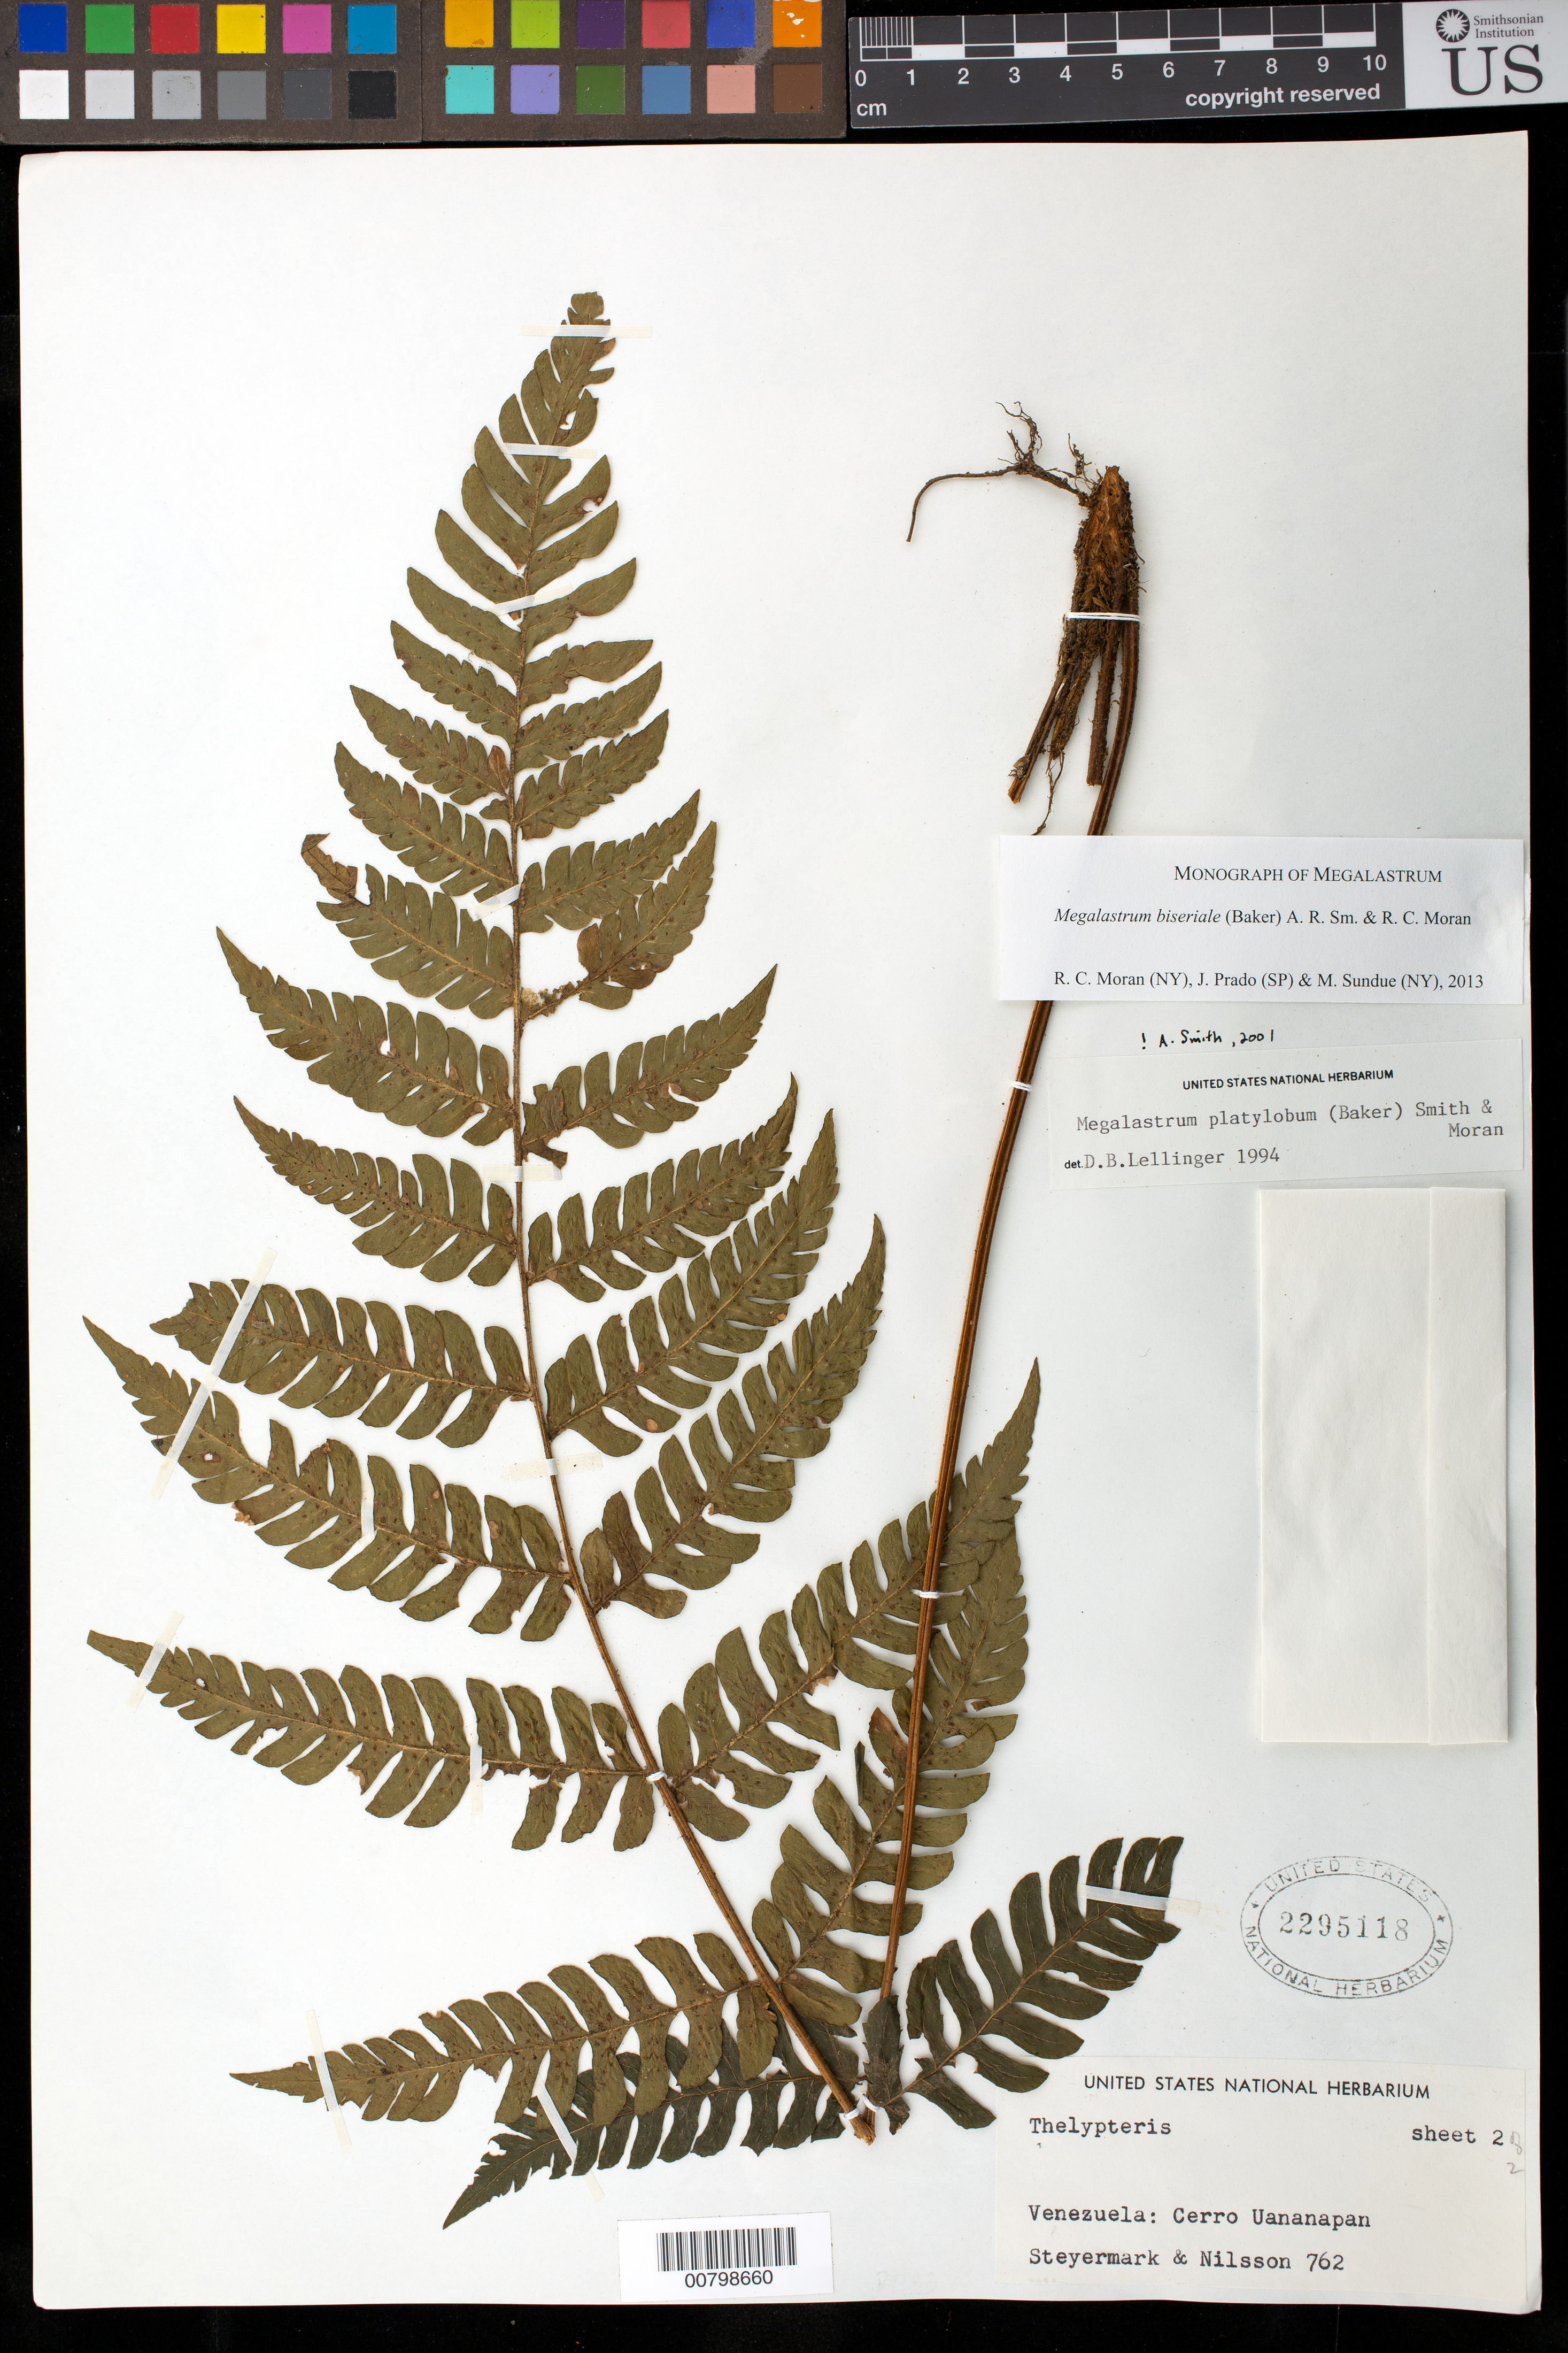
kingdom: Plantae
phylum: Tracheophyta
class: Polypodiopsida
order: Polypodiales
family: Dryopteridaceae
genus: Megalastrum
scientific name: Megalastrum biseriale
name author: (Baker) A.R. Sm. & R.C. Moran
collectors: J. Steyermark & S. Nilsson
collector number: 762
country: Venezuela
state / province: Bolívar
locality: Cerro Uananapán,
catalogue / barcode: US 2295118